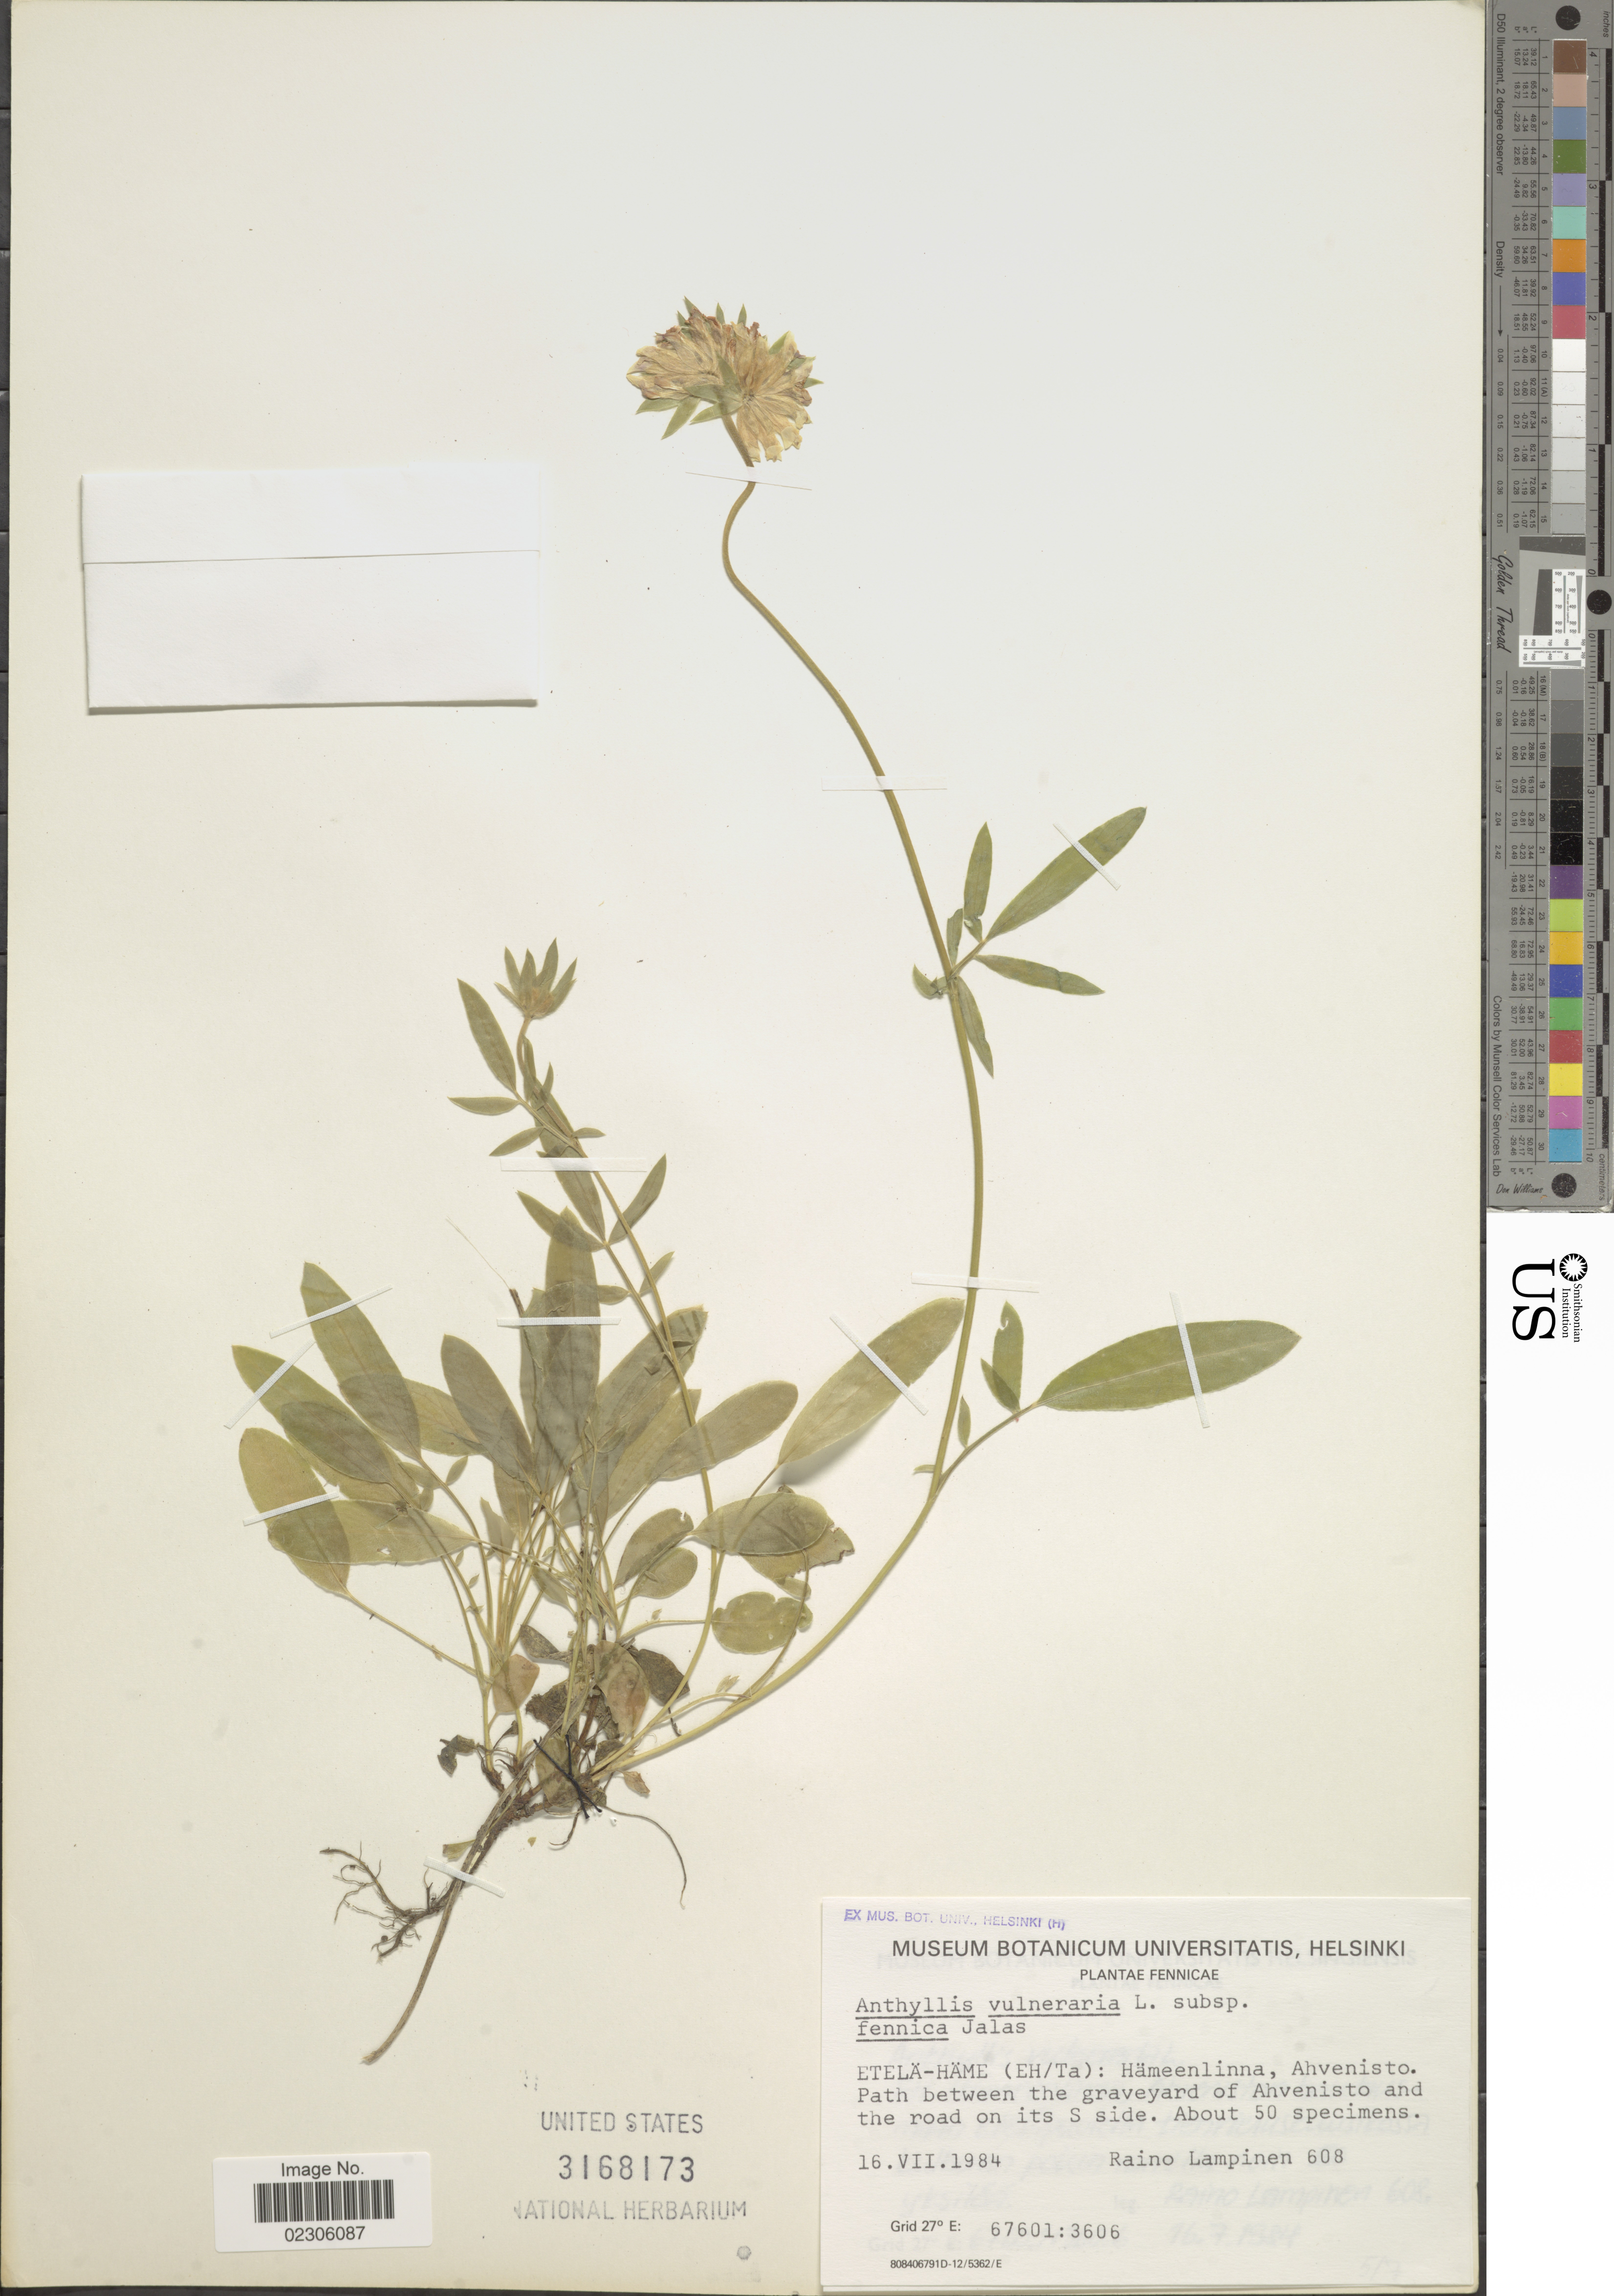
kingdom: Plantae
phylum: Tracheophyta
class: Magnoliopsida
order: Fabales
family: Fabaceae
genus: Anthyllis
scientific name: Anthyllis vulneraria subsp. fennica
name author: (Jalas) Cullen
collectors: R. Lampinen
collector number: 608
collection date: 1984-07-16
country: Finland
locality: Fennicae, Etela-Hame (Eh/Ta), Hameenlinna, Ahvenisto, path between the graveyard of Ahvenisto and the road on its S side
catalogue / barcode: US 3168173